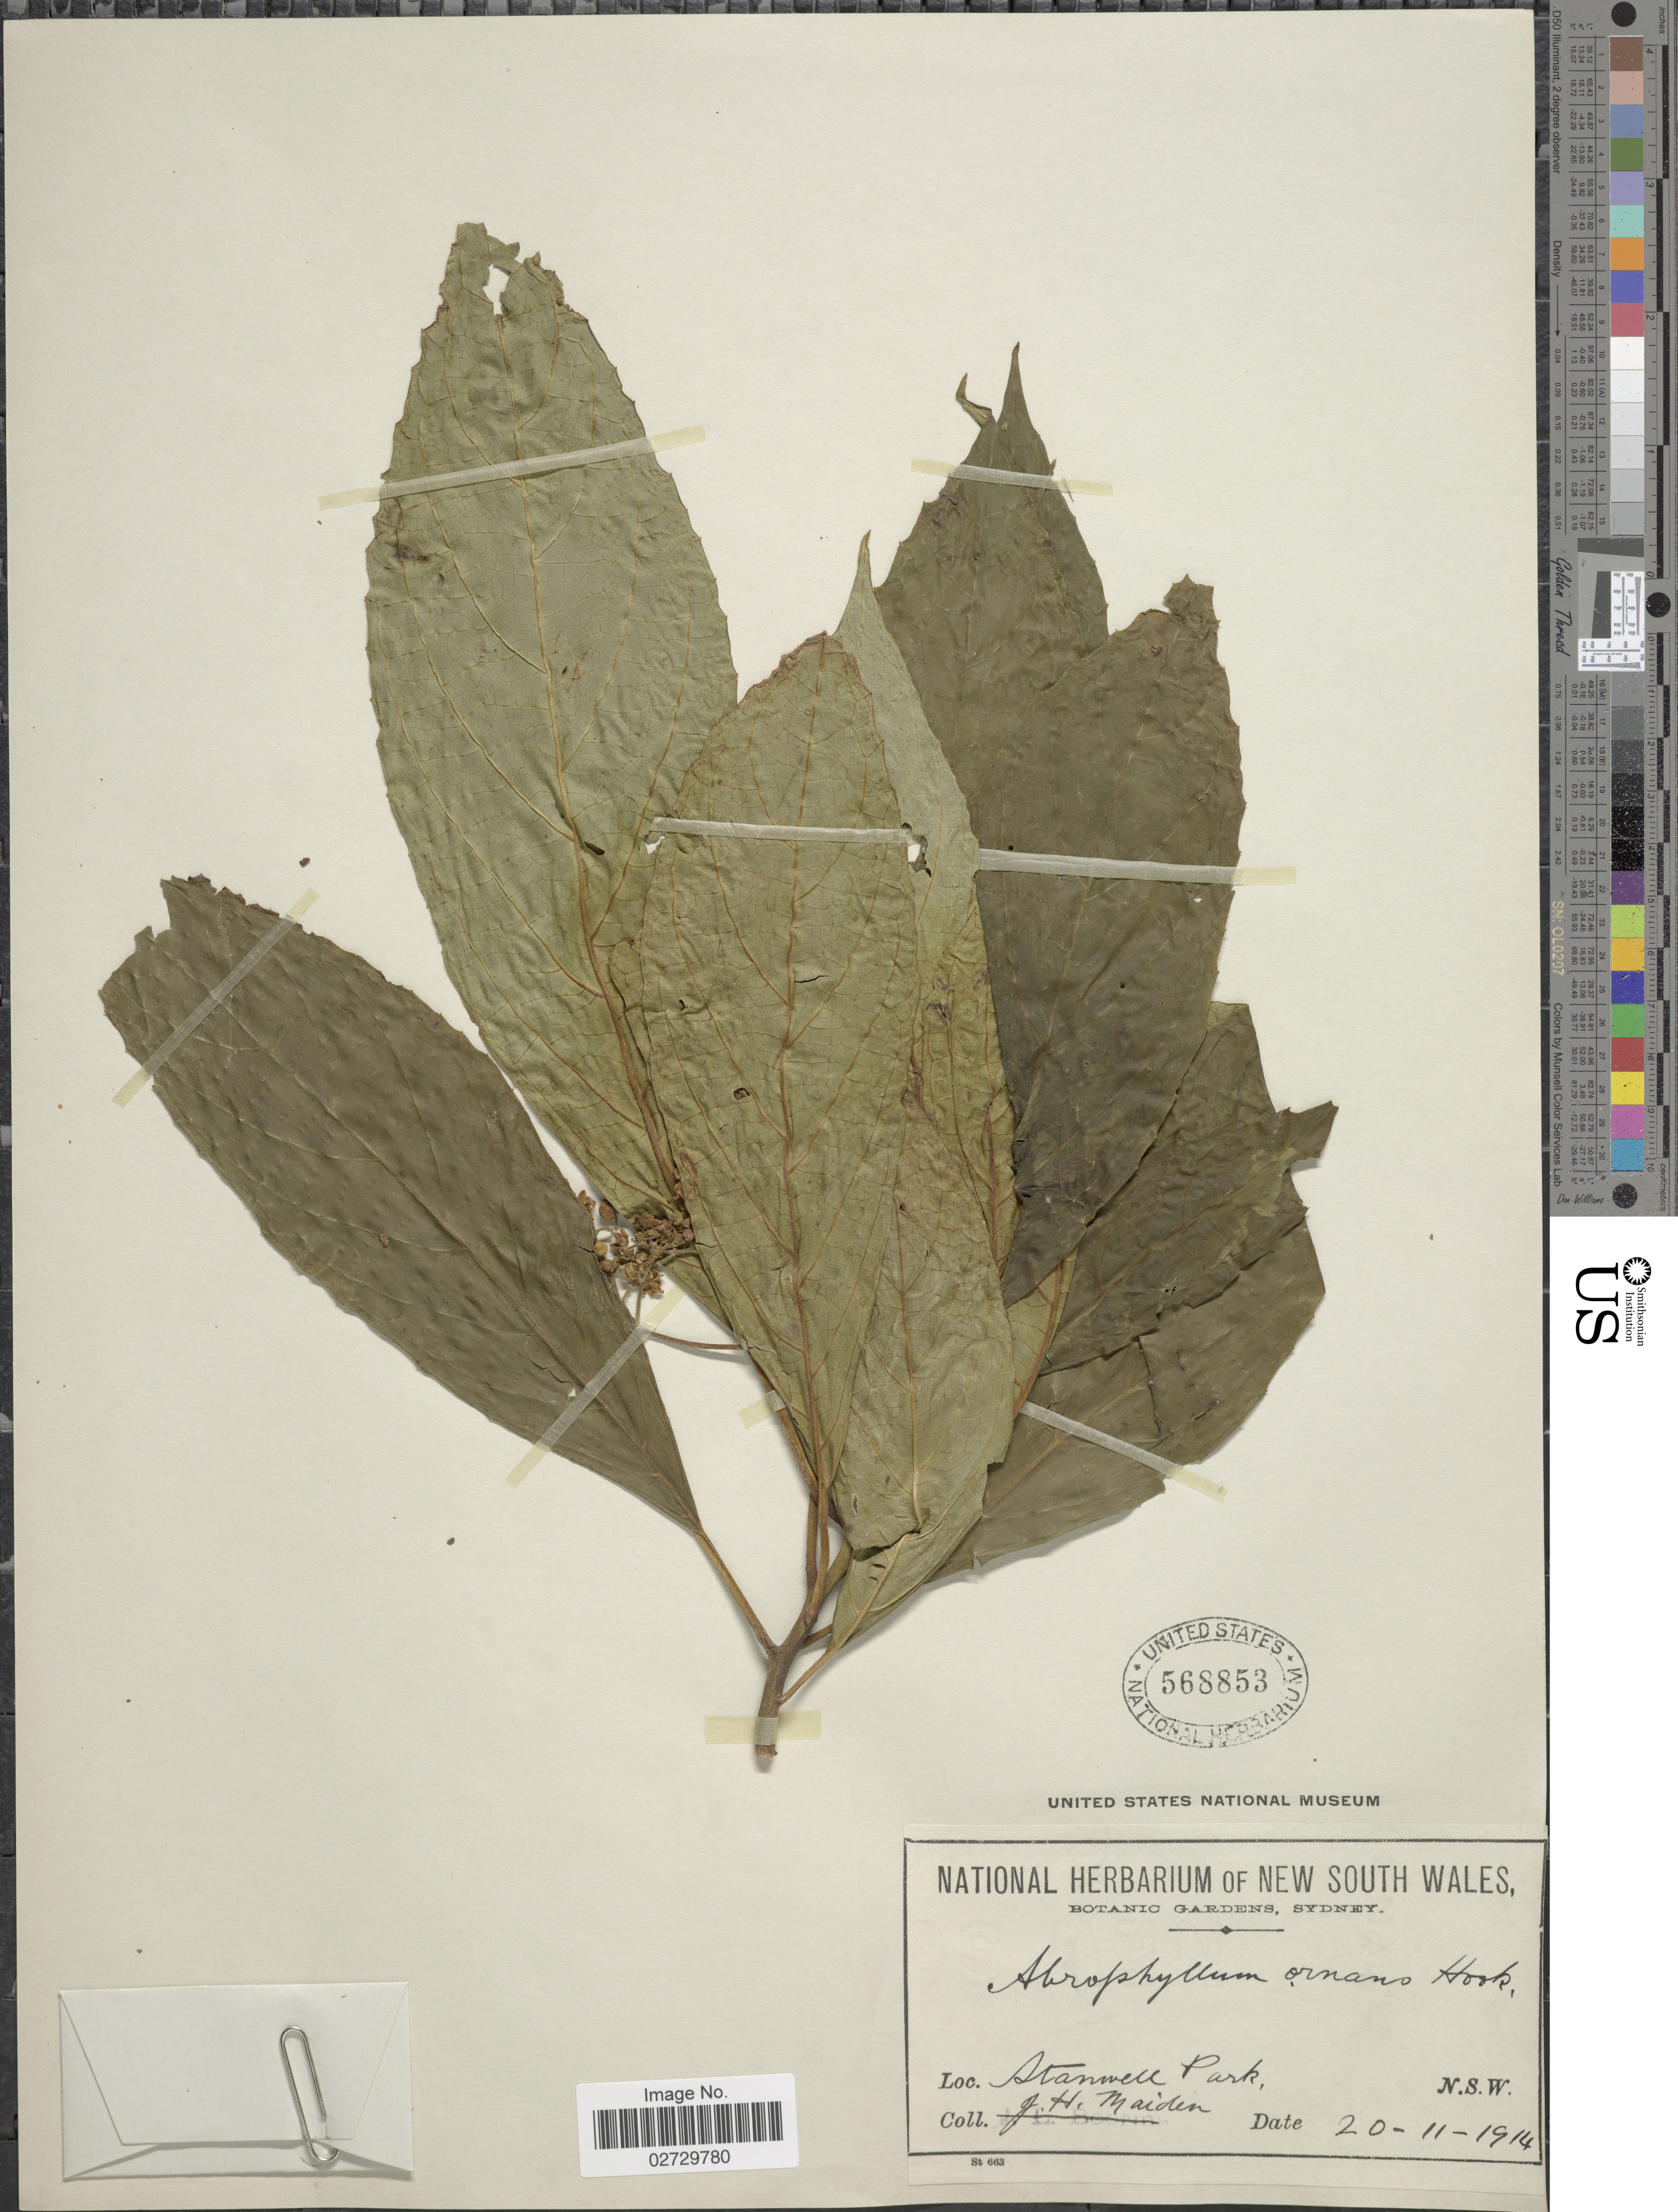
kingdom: Plantae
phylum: Tracheophyta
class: Magnoliopsida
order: Asterales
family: Rousseaceae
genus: Abrophyllum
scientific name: Abrophyllum ornans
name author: (F. Muell.) Hook. f.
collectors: J. Maiden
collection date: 1914-11-20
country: Australia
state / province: New South Wales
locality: Stanwell Park, N.S.W.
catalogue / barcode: US 568853